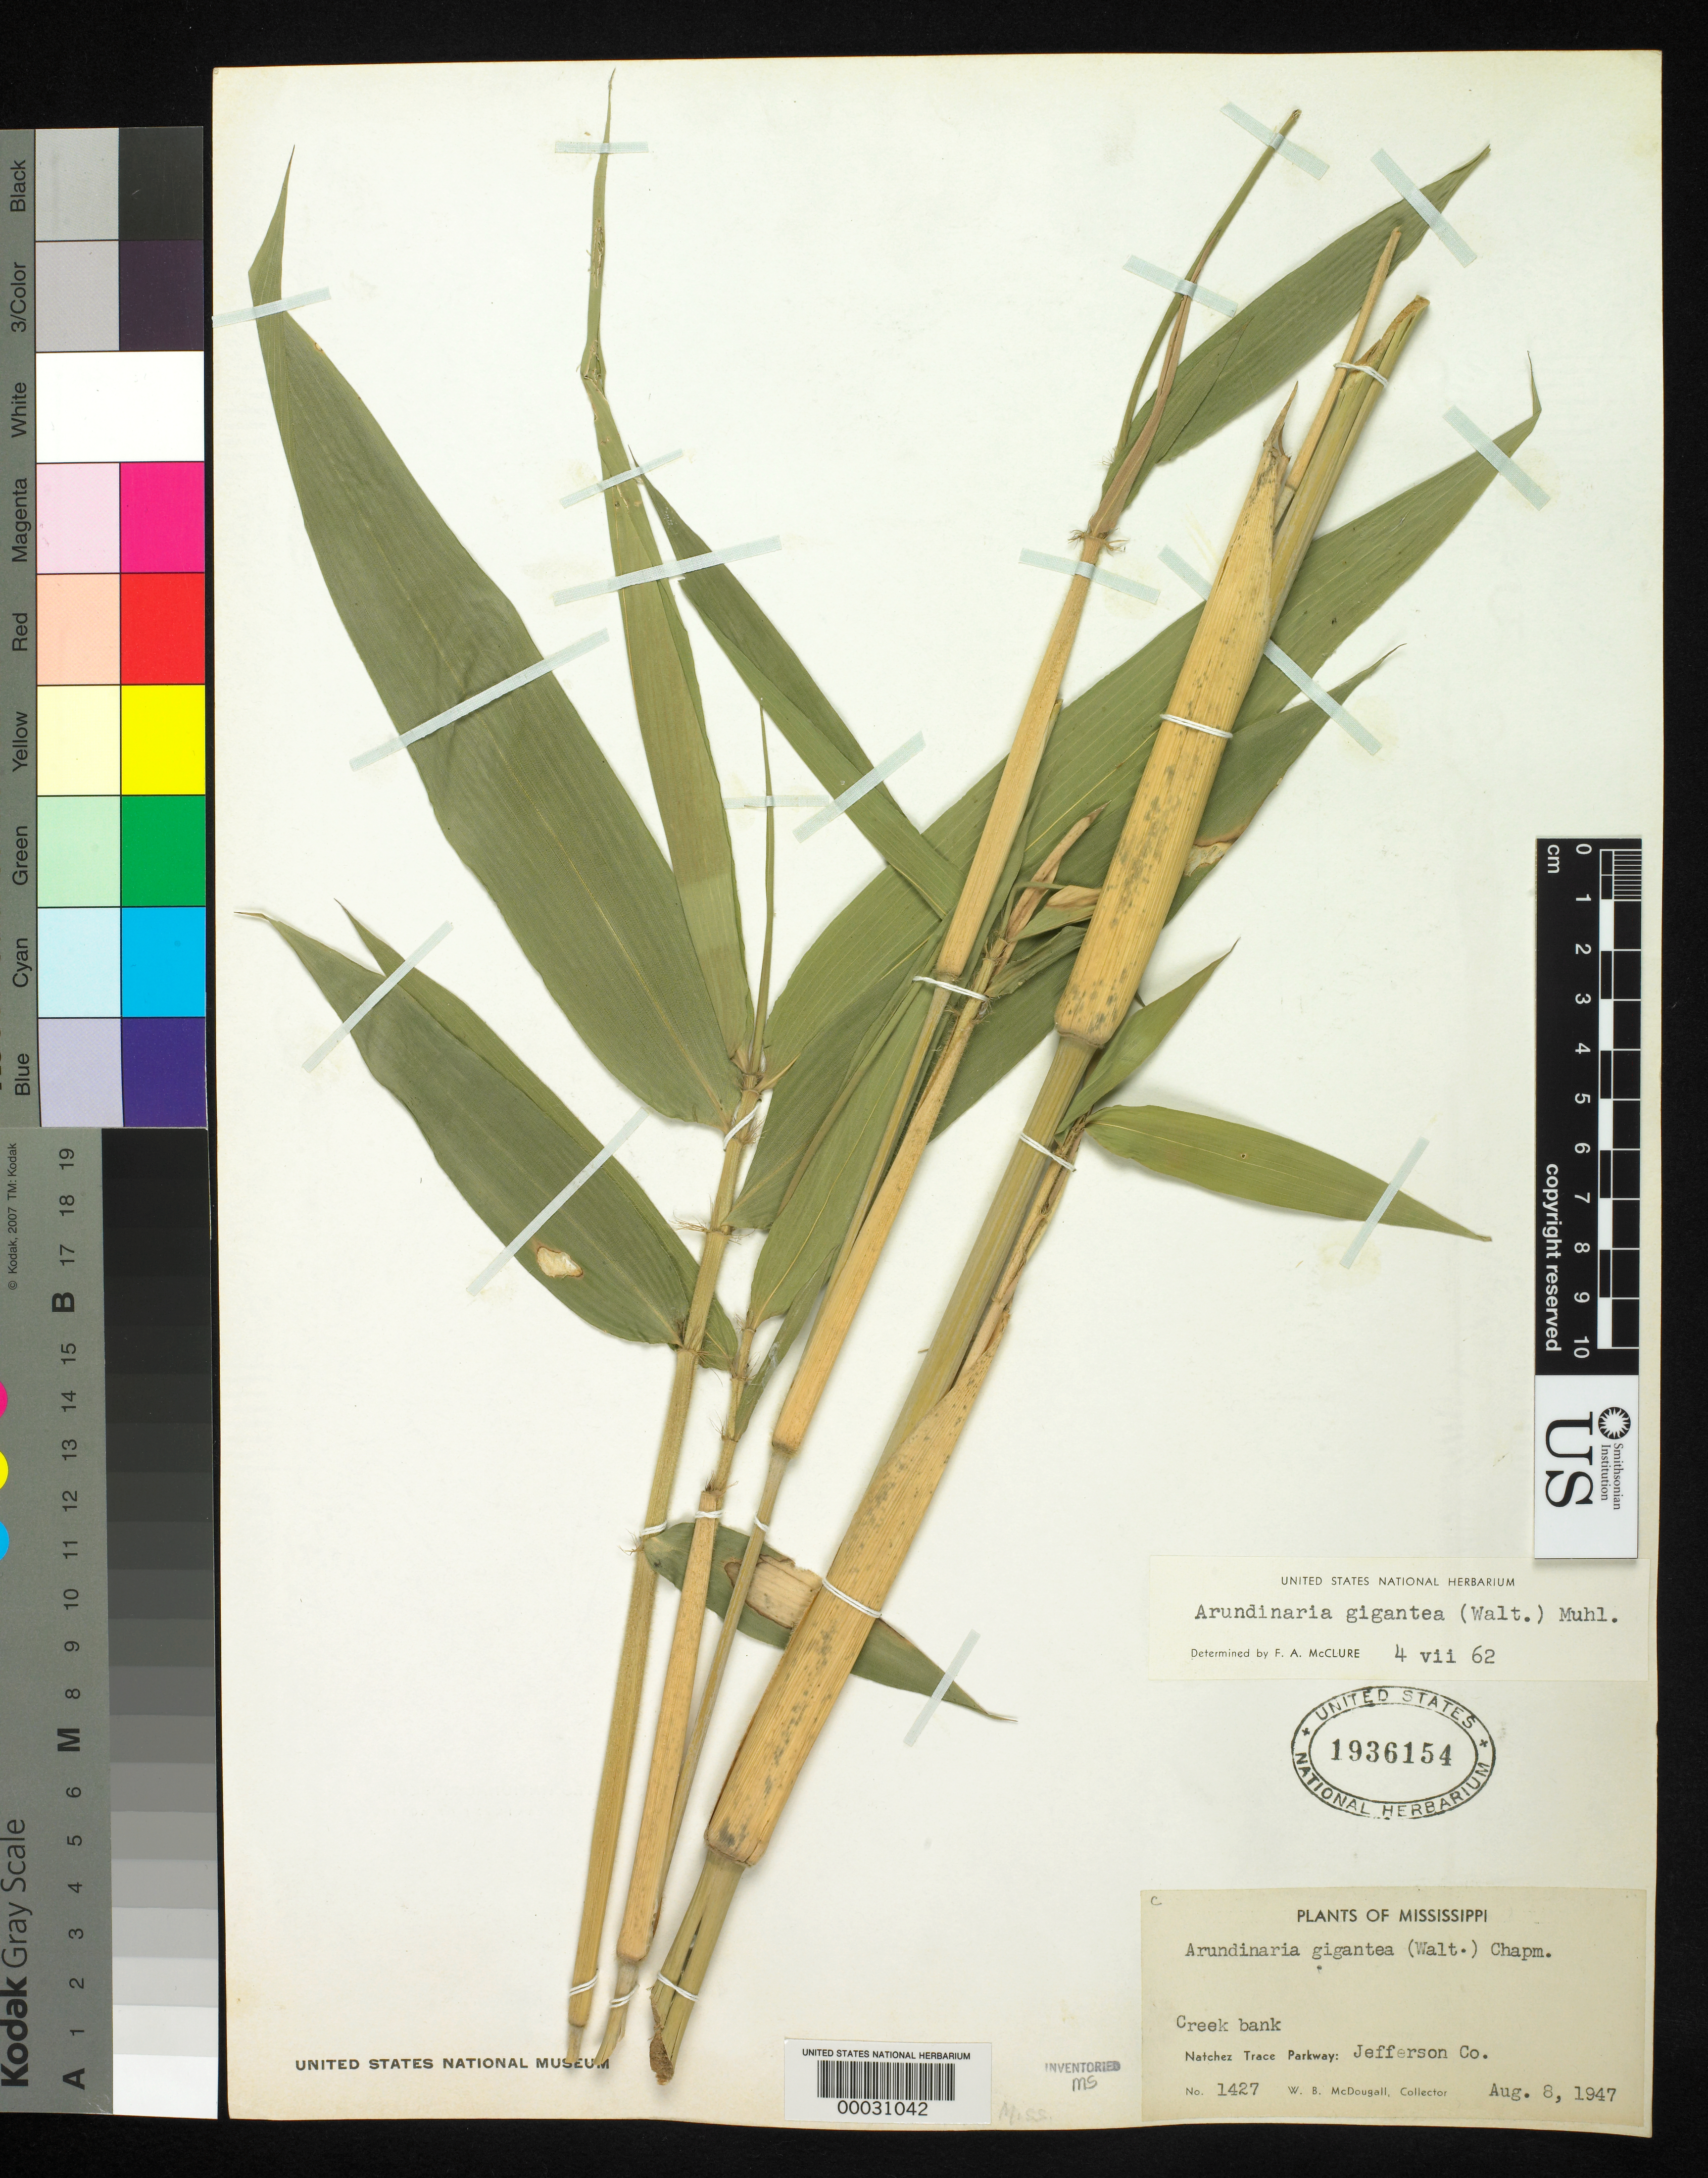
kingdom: Plantae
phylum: Tracheophyta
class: Liliopsida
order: Poales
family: Poaceae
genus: Arundinaria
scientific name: Arundinaria gigantea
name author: (Walter) Muhl.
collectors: W. B. McDougall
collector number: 1427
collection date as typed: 08 Aug 1947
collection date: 1947-08-08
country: United States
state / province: Mississippi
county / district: Jefferson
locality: Natchez trace parkway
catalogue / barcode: US 1936154